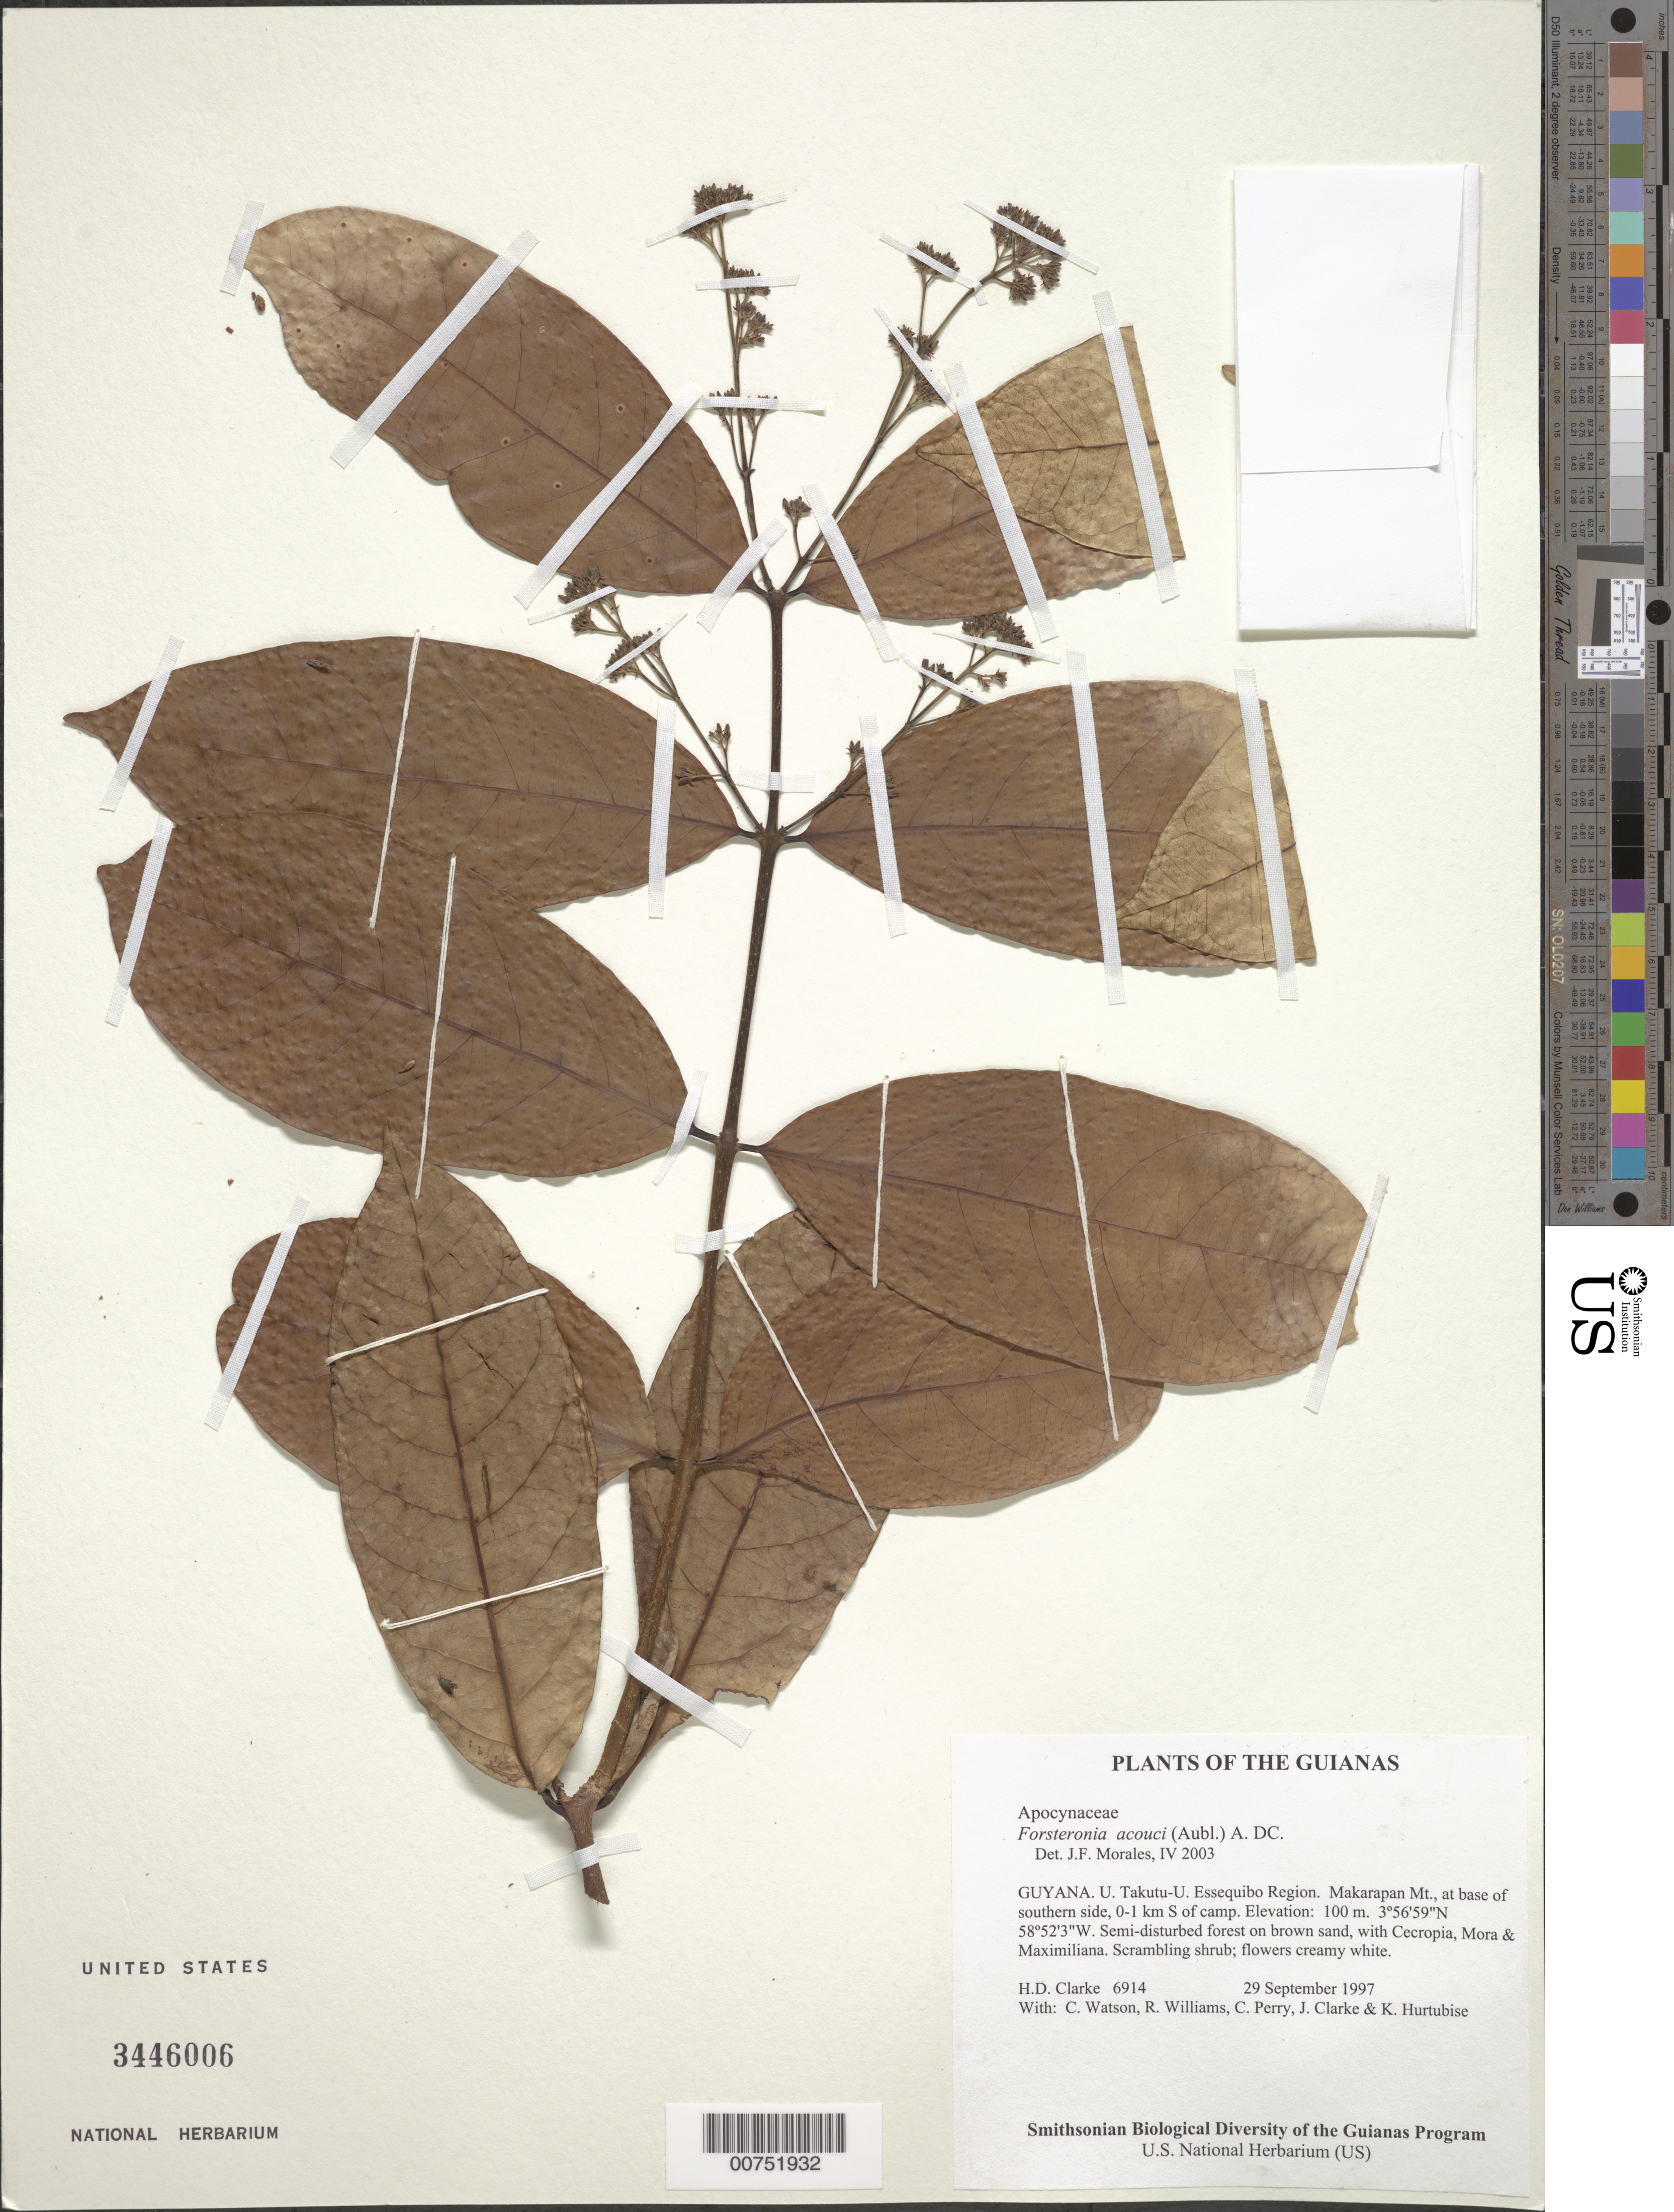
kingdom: Plantae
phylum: Tracheophyta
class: Magnoliopsida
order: Gentianales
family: Apocynaceae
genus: Forsteronia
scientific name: Forsteronia acouci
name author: (Aubl.) A. DC.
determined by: Morales, J. F.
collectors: H. D. Clarke, C. Watson, R. Williams, C. Perry, J. Clarke & K. Hurtubise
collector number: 6914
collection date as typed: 29 September 1997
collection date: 1997-09-29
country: Guyana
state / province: U. Takutu-U. Essequibo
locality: Makarapan Mt., at base of southern side, 0-1 km S of camp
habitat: Semi-disturbed forest on brown sand, with Cecropia, Mora & Maximiliana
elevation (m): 100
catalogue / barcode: US 3446006